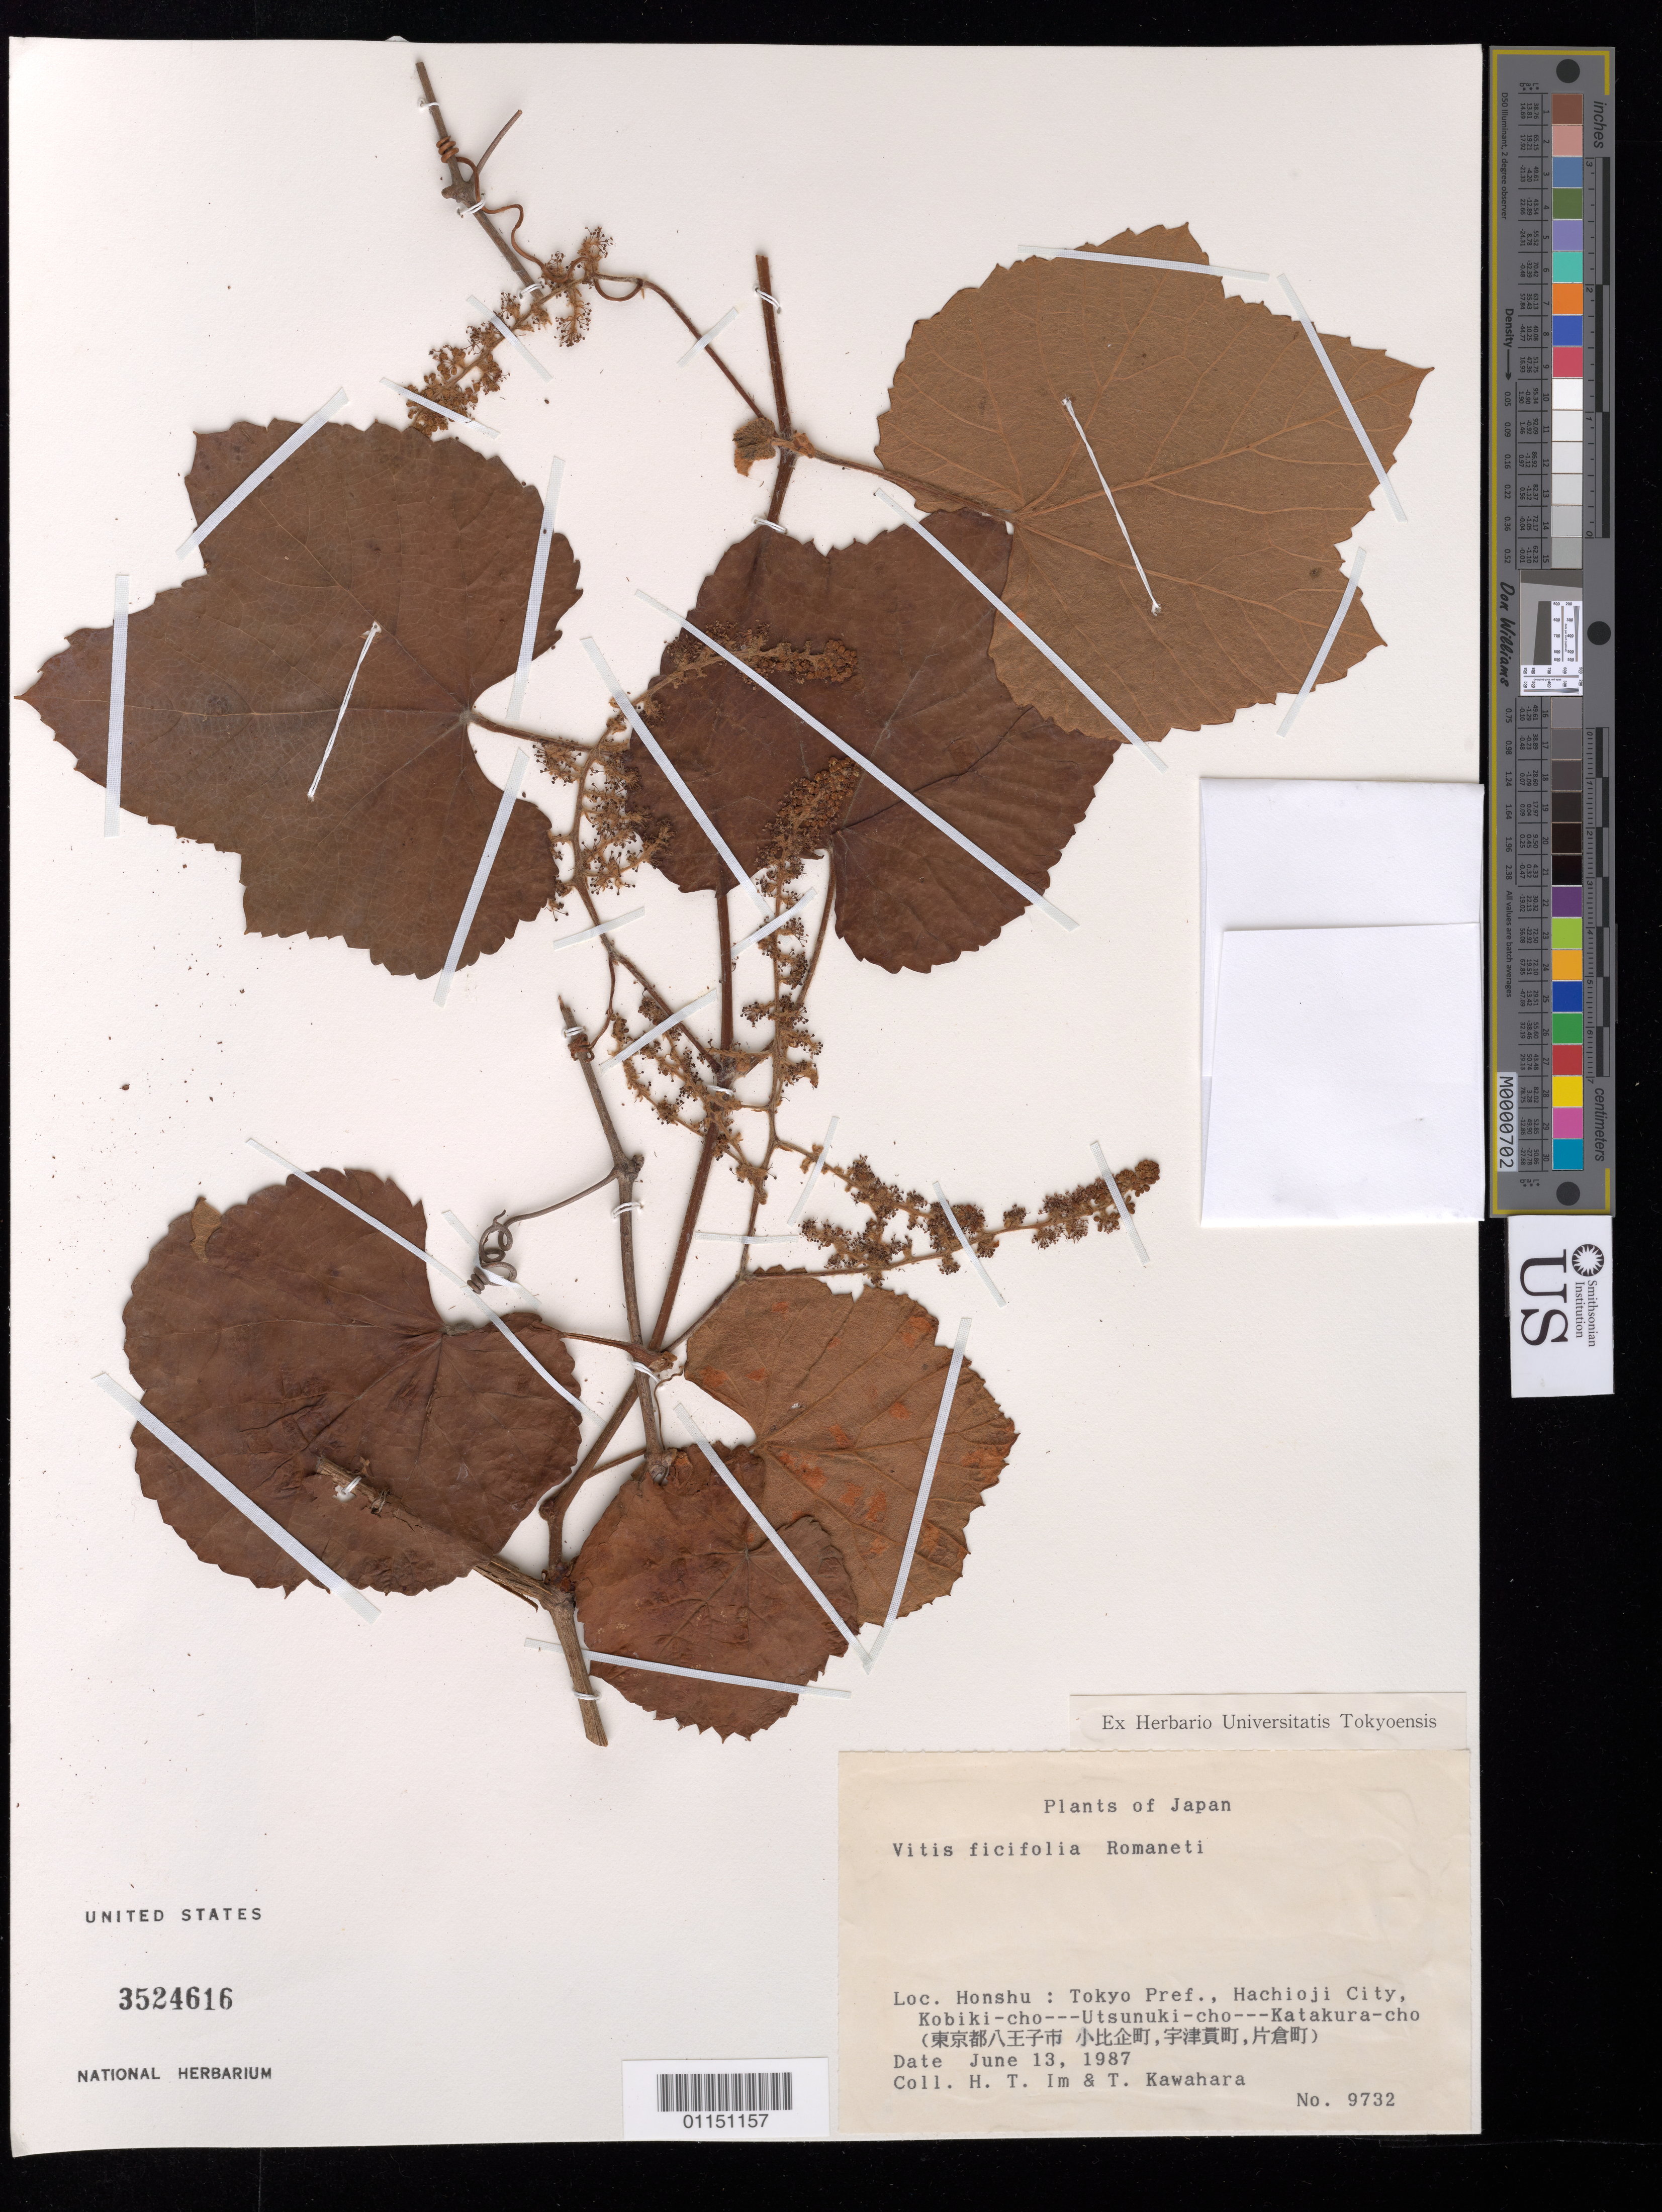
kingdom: Plantae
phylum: Tracheophyta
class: Magnoliopsida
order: Vitales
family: Vitaceae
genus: Vitis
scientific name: Vitis ficifolia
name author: Bunge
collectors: H. Im & T. Kawahara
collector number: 9732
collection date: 1987-06-13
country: Japan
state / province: Tokyo, Federal City of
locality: Tokyo Pref., Hachioji City, Kobiki-cho, Utsunuki-cho, Katakura-cho.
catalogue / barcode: US 3524616